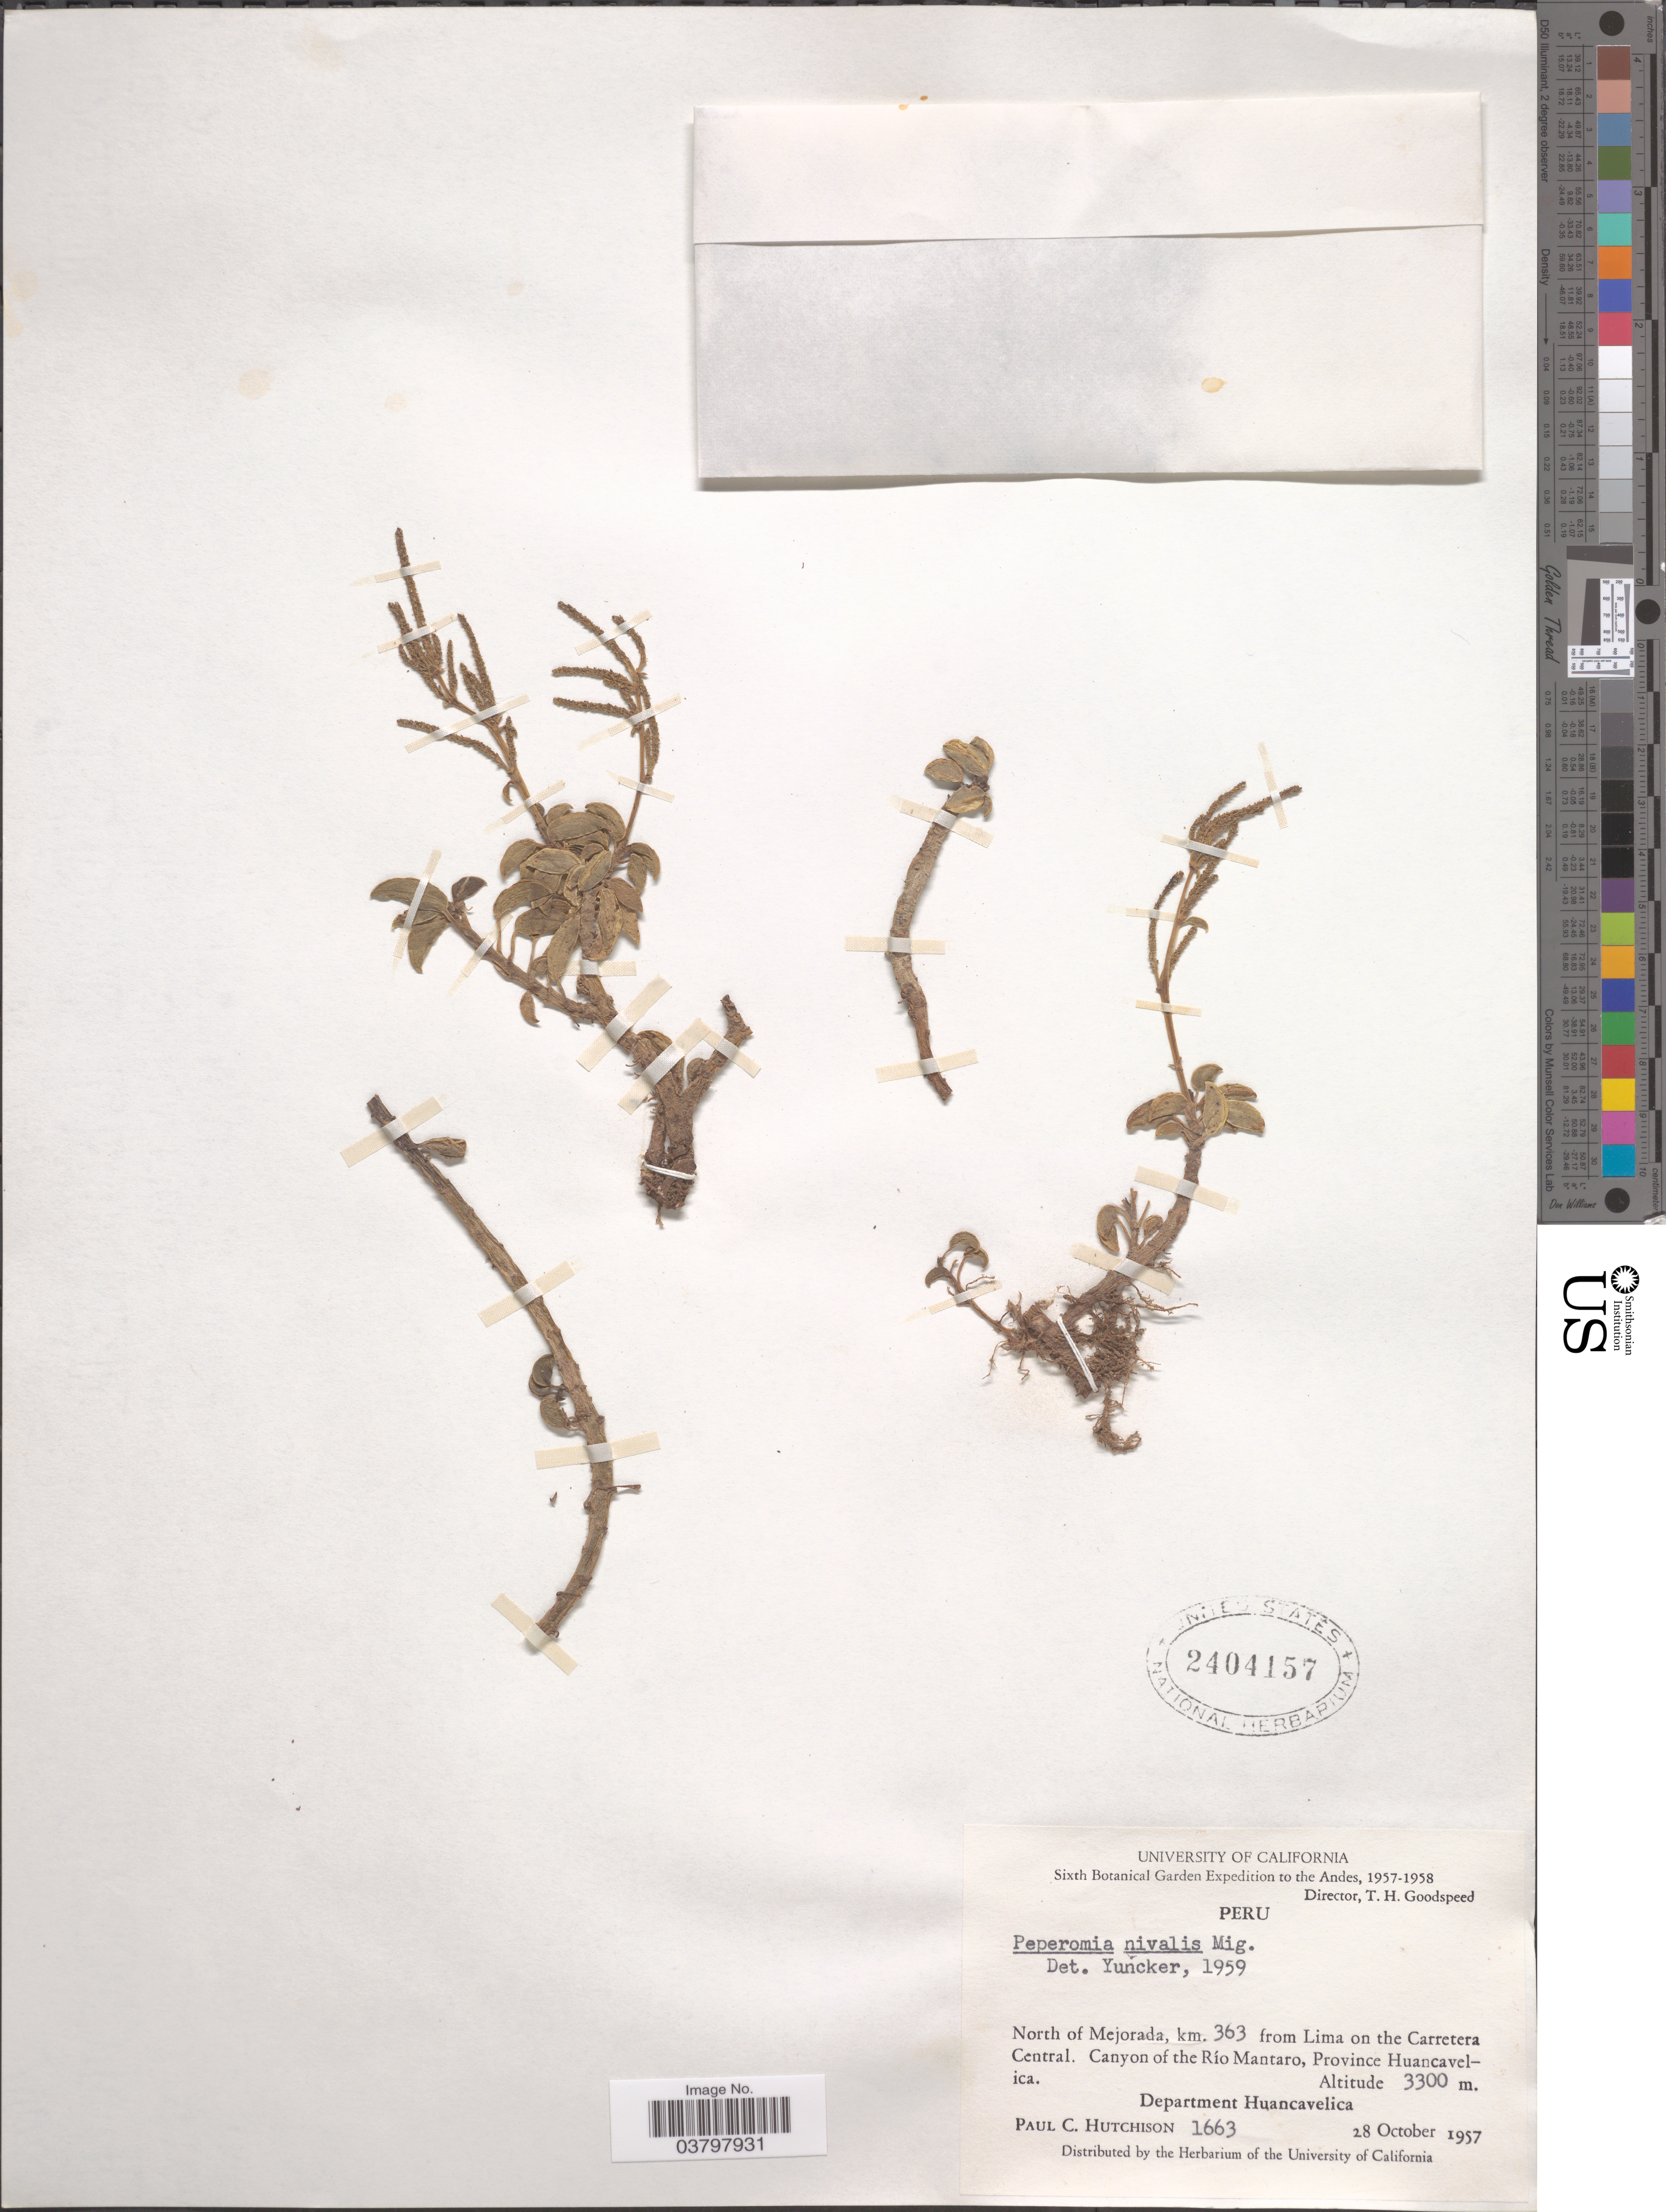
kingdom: Plantae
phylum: Tracheophyta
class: Magnoliopsida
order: Piperales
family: Piperaceae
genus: Peperomia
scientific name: Peperomia mantaroana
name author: Pino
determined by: Pino, Guillermo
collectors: P. C. Hutchison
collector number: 1663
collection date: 1957-10-28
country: Peru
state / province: Huancavelica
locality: The Andes. North of Mejorada, km. 363 from Lima on the Carretera Central. Canyon of the Río Mantaro, Province Huancavelica. Department Huanvelica.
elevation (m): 3300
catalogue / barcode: US 2404157